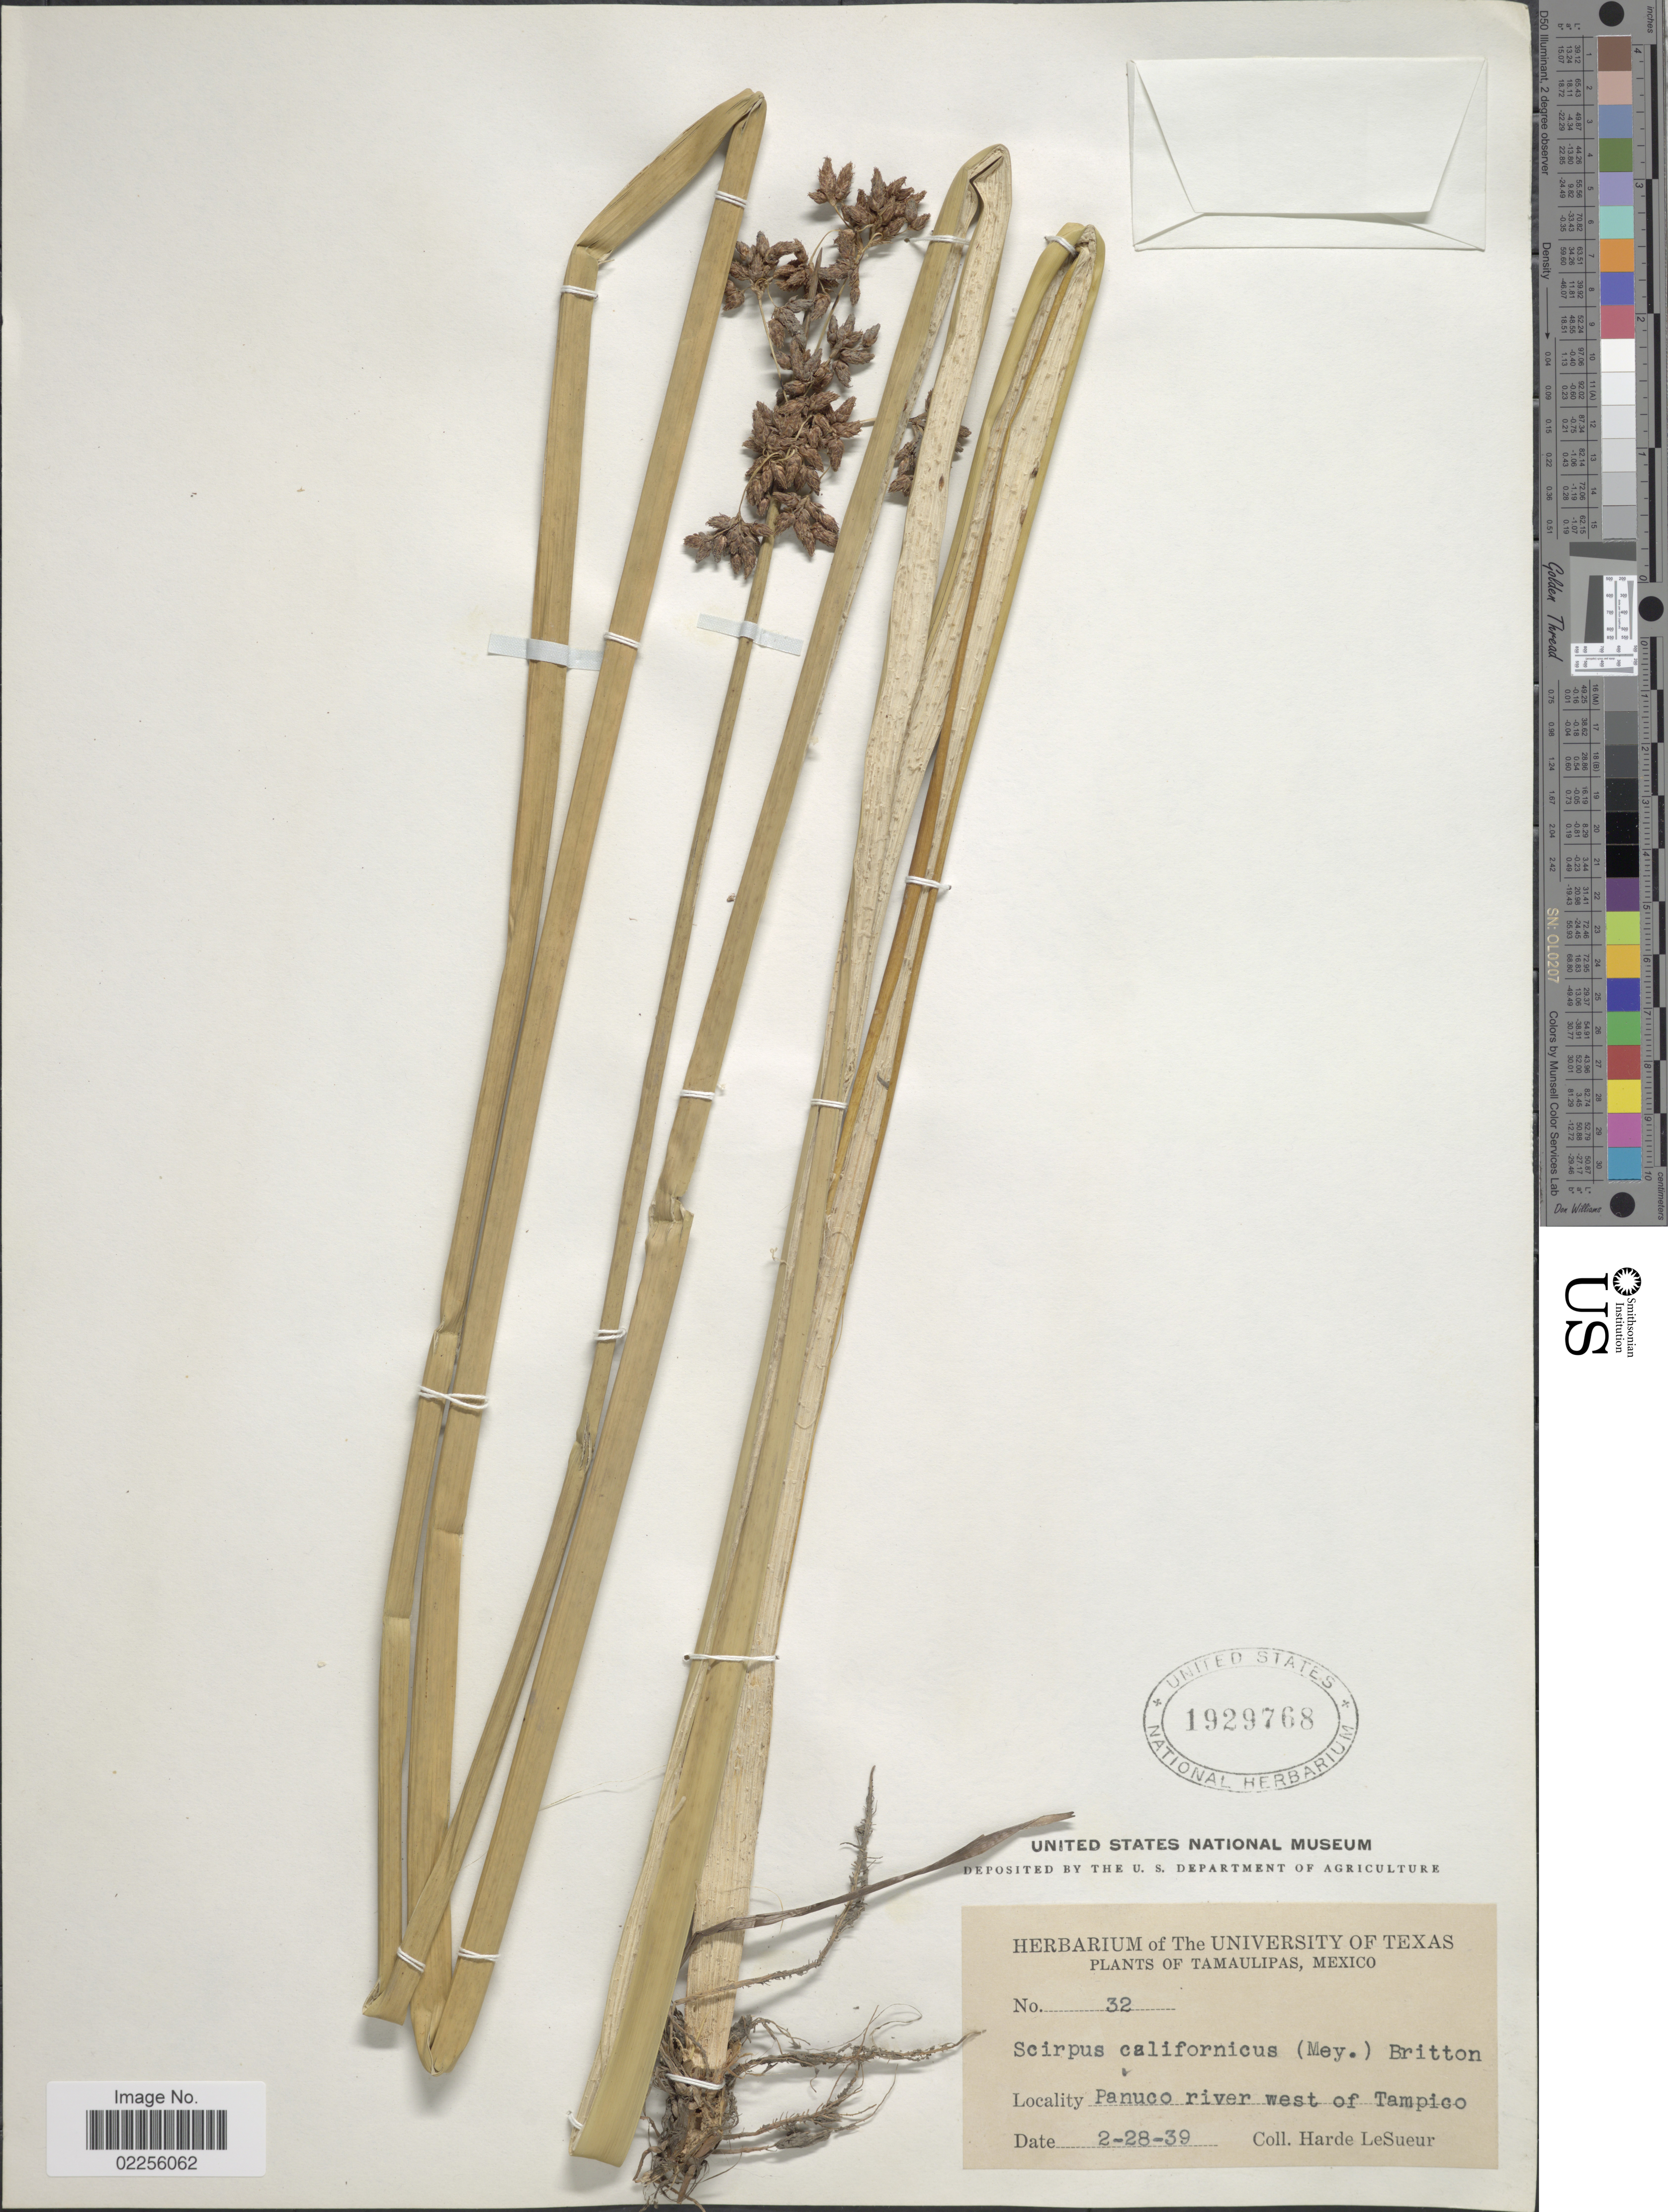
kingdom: Plantae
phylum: Tracheophyta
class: Liliopsida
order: Poales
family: Cyperaceae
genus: Schoenoplectus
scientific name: Schoenoplectus californicus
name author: (C.A. Mey.) Soják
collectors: H. LeSueur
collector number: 32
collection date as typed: Transcribed d/m/y: 28/2/39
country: Mexico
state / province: Tamaulipas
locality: Panuco river west of Tampico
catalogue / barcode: US 1929768